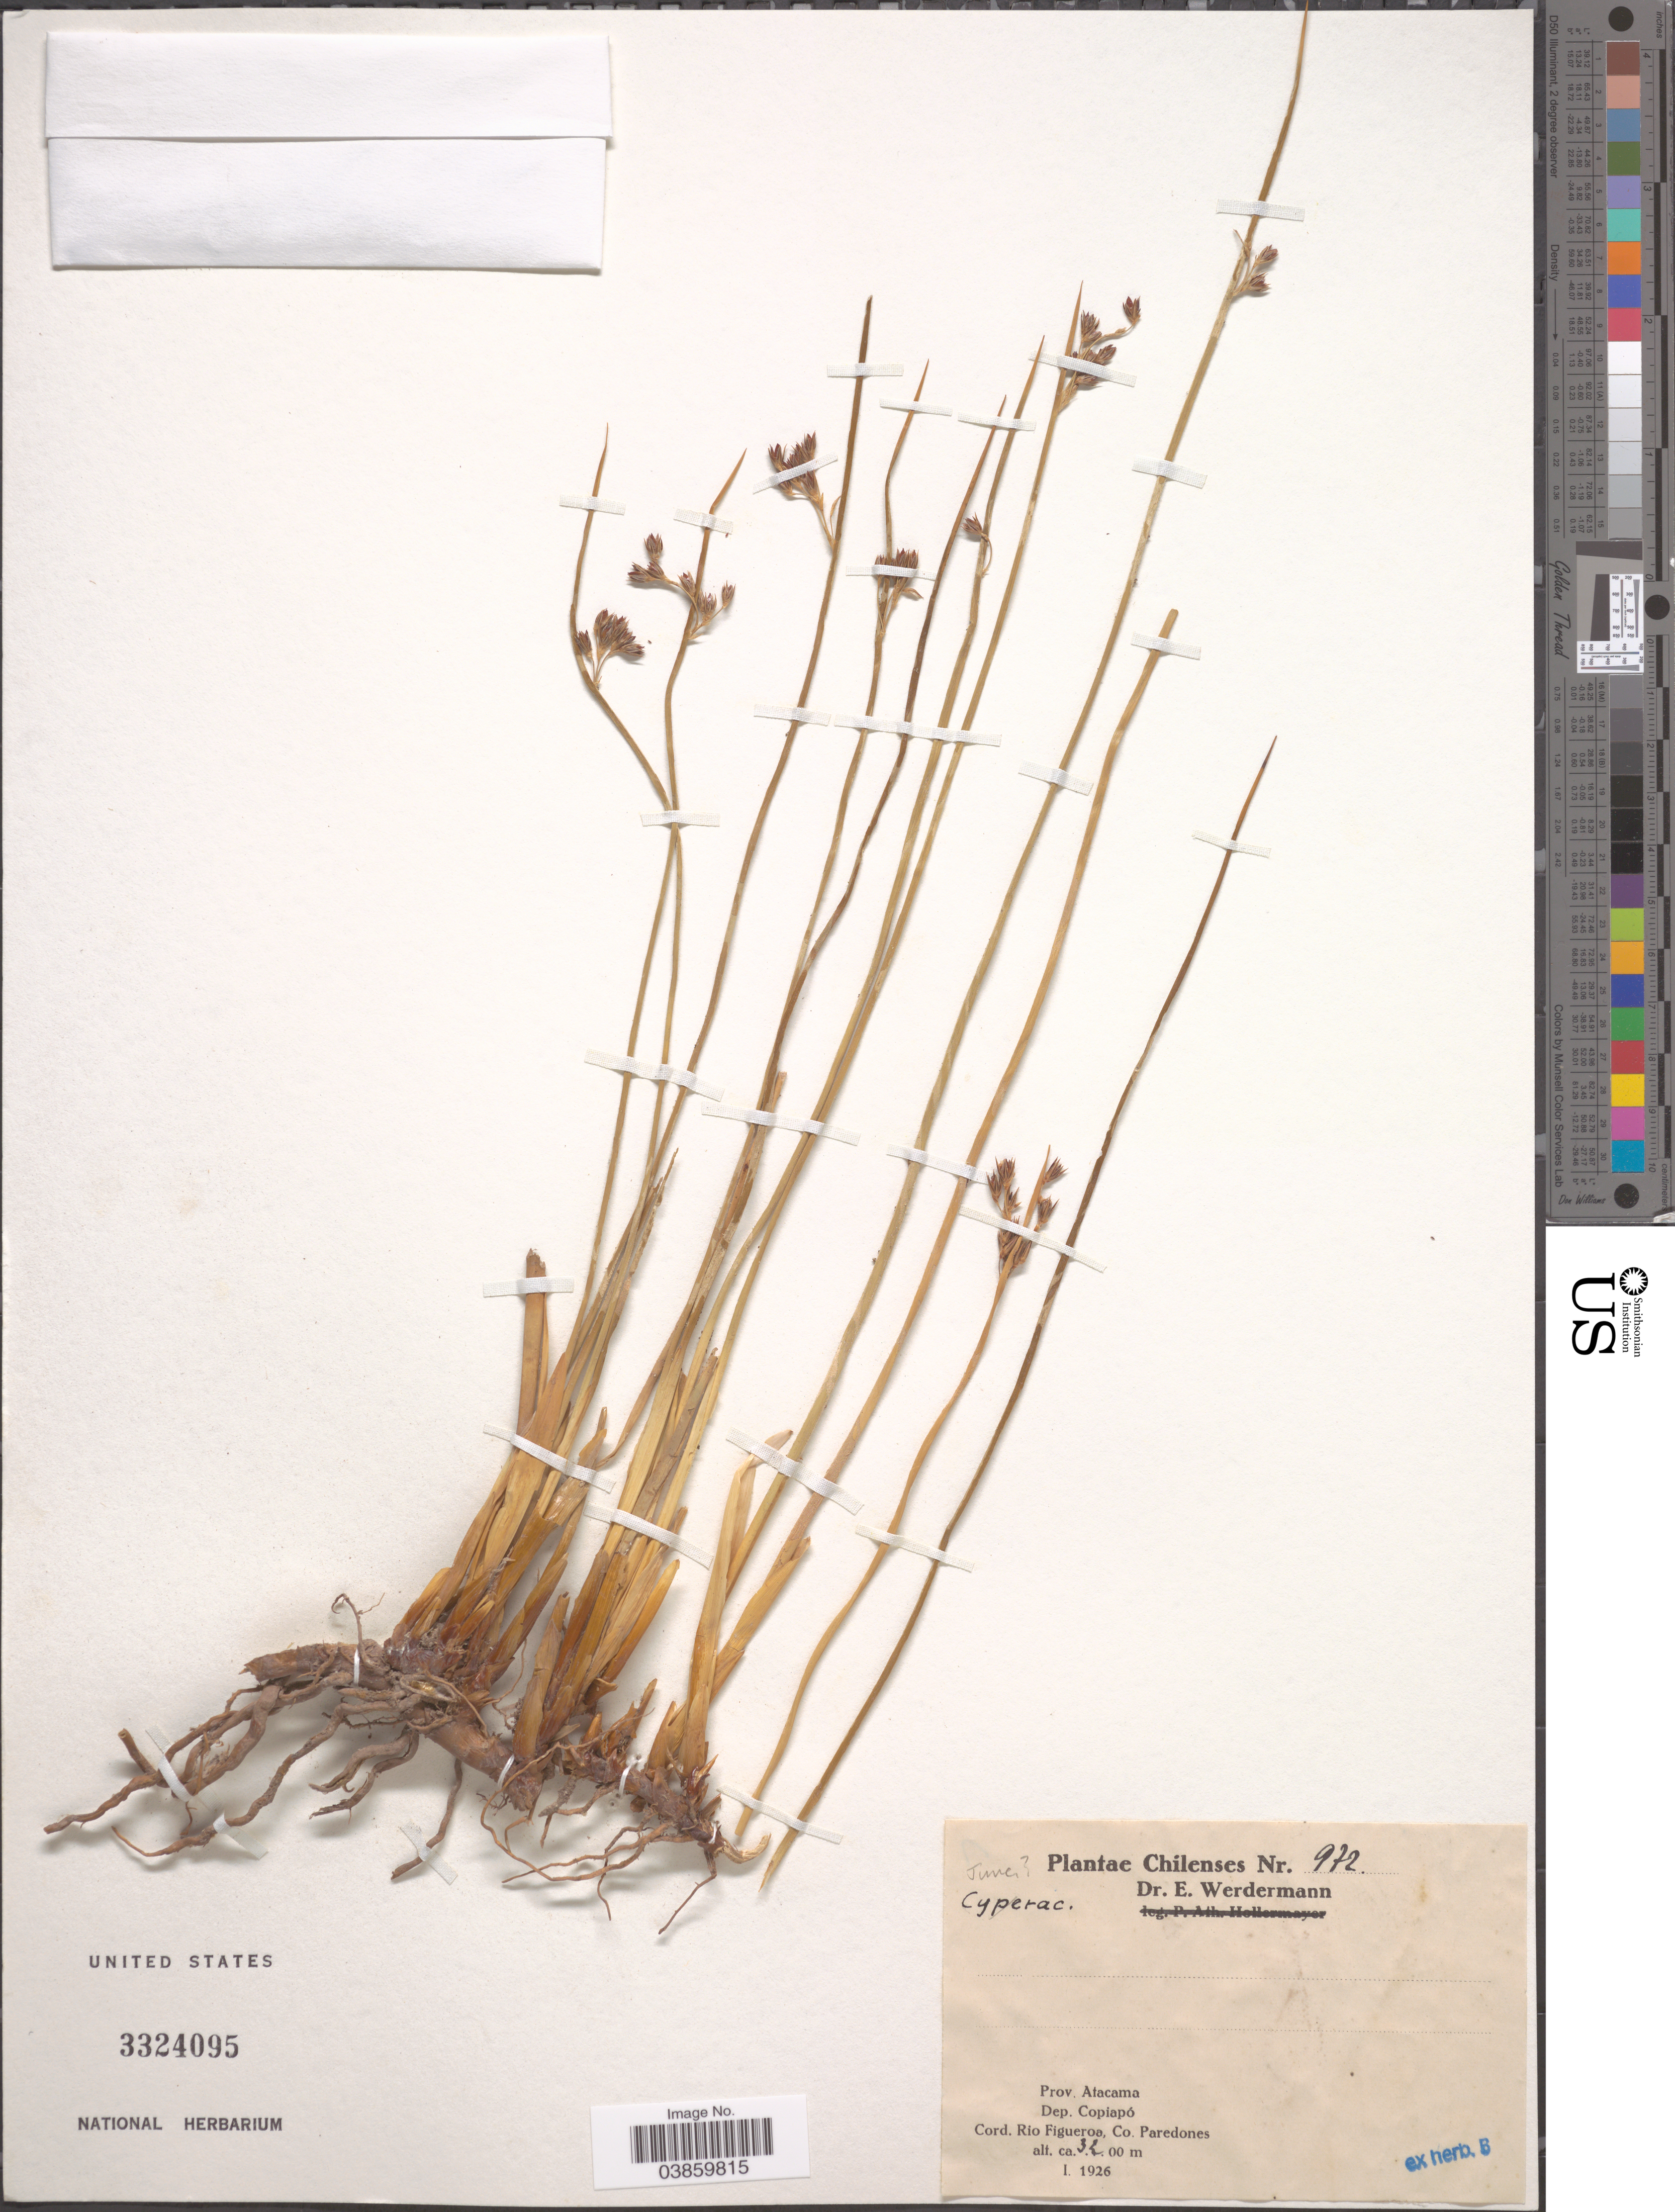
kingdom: Plantae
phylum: Tracheophyta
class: Liliopsida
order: Poales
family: Juncaceae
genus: Juncus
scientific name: Juncus sp.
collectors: E. Werdermann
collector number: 972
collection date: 1926-01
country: Chile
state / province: Atacama (III)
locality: Dep. Copiapó. Cord. Rio Figueroa, Co. Paredones.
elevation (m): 3200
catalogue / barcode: US 3324095